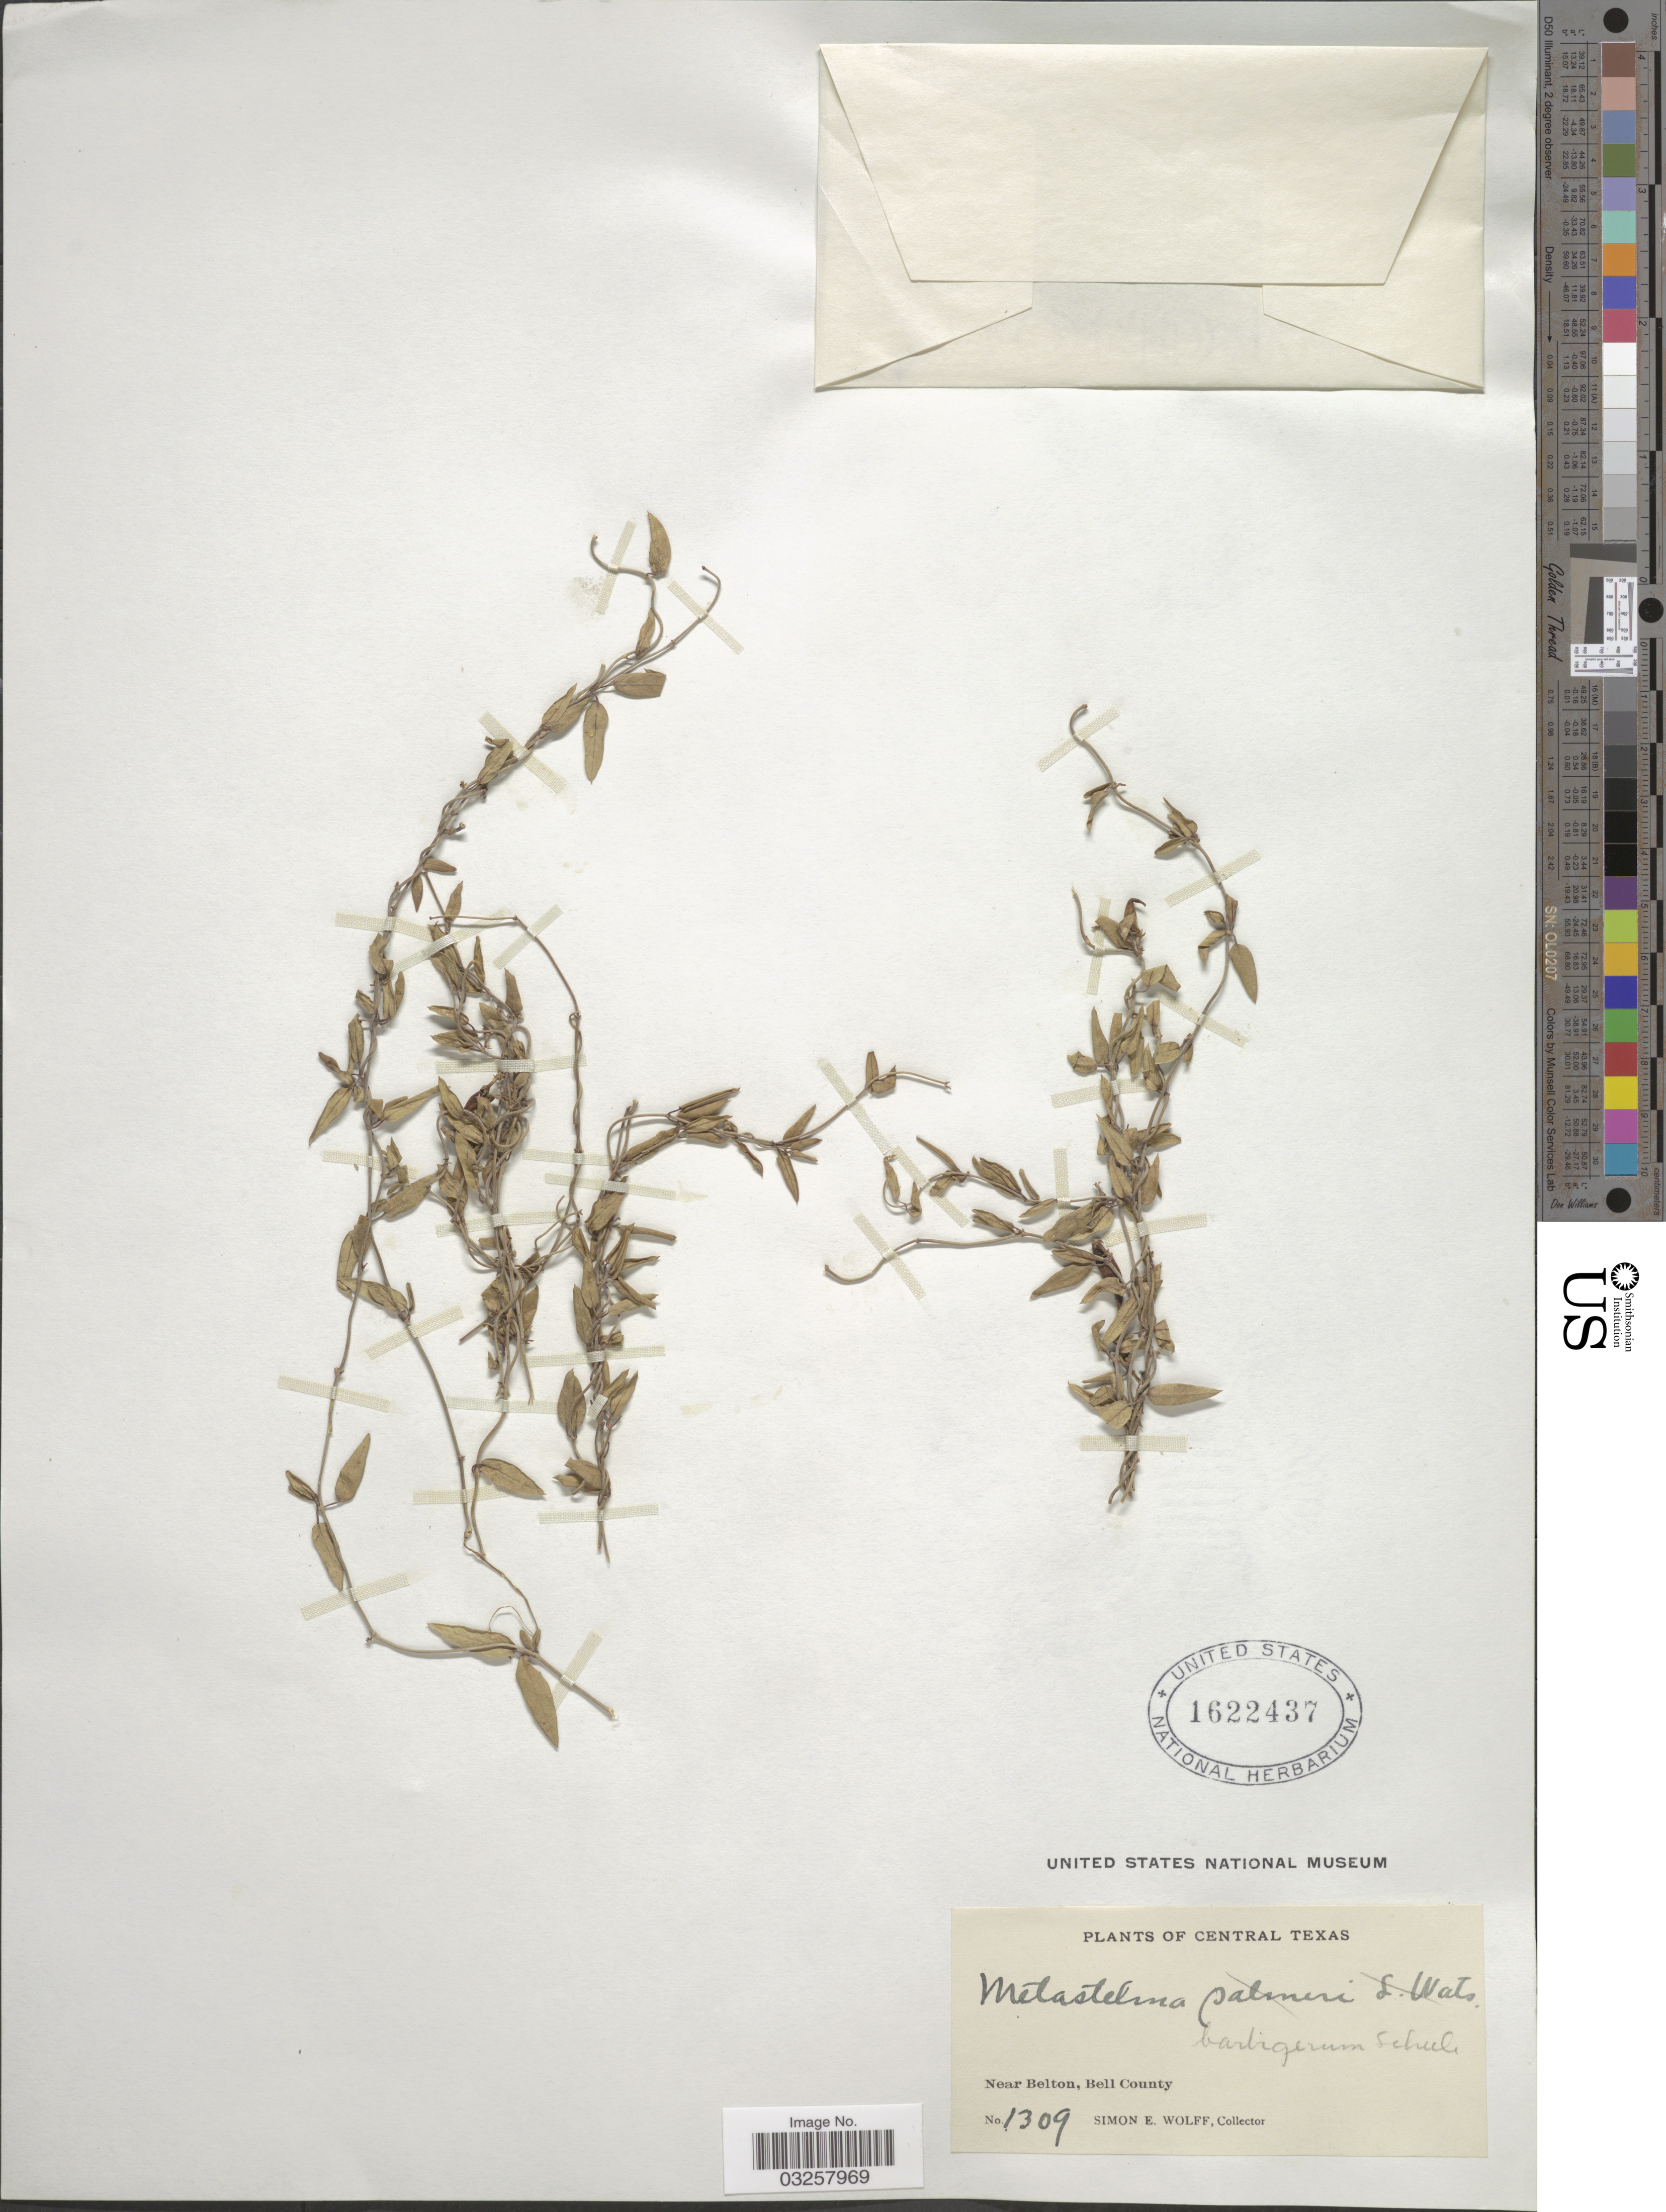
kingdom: Plantae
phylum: Tracheophyta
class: Magnoliopsida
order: Gentianales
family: Apocynaceae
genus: Metastelma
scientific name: Metastelma barbigerum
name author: Scheele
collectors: S. E. Wolff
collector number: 1309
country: United States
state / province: Texas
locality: Central Texas. Near Belton, Bell County.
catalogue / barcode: US 1622437